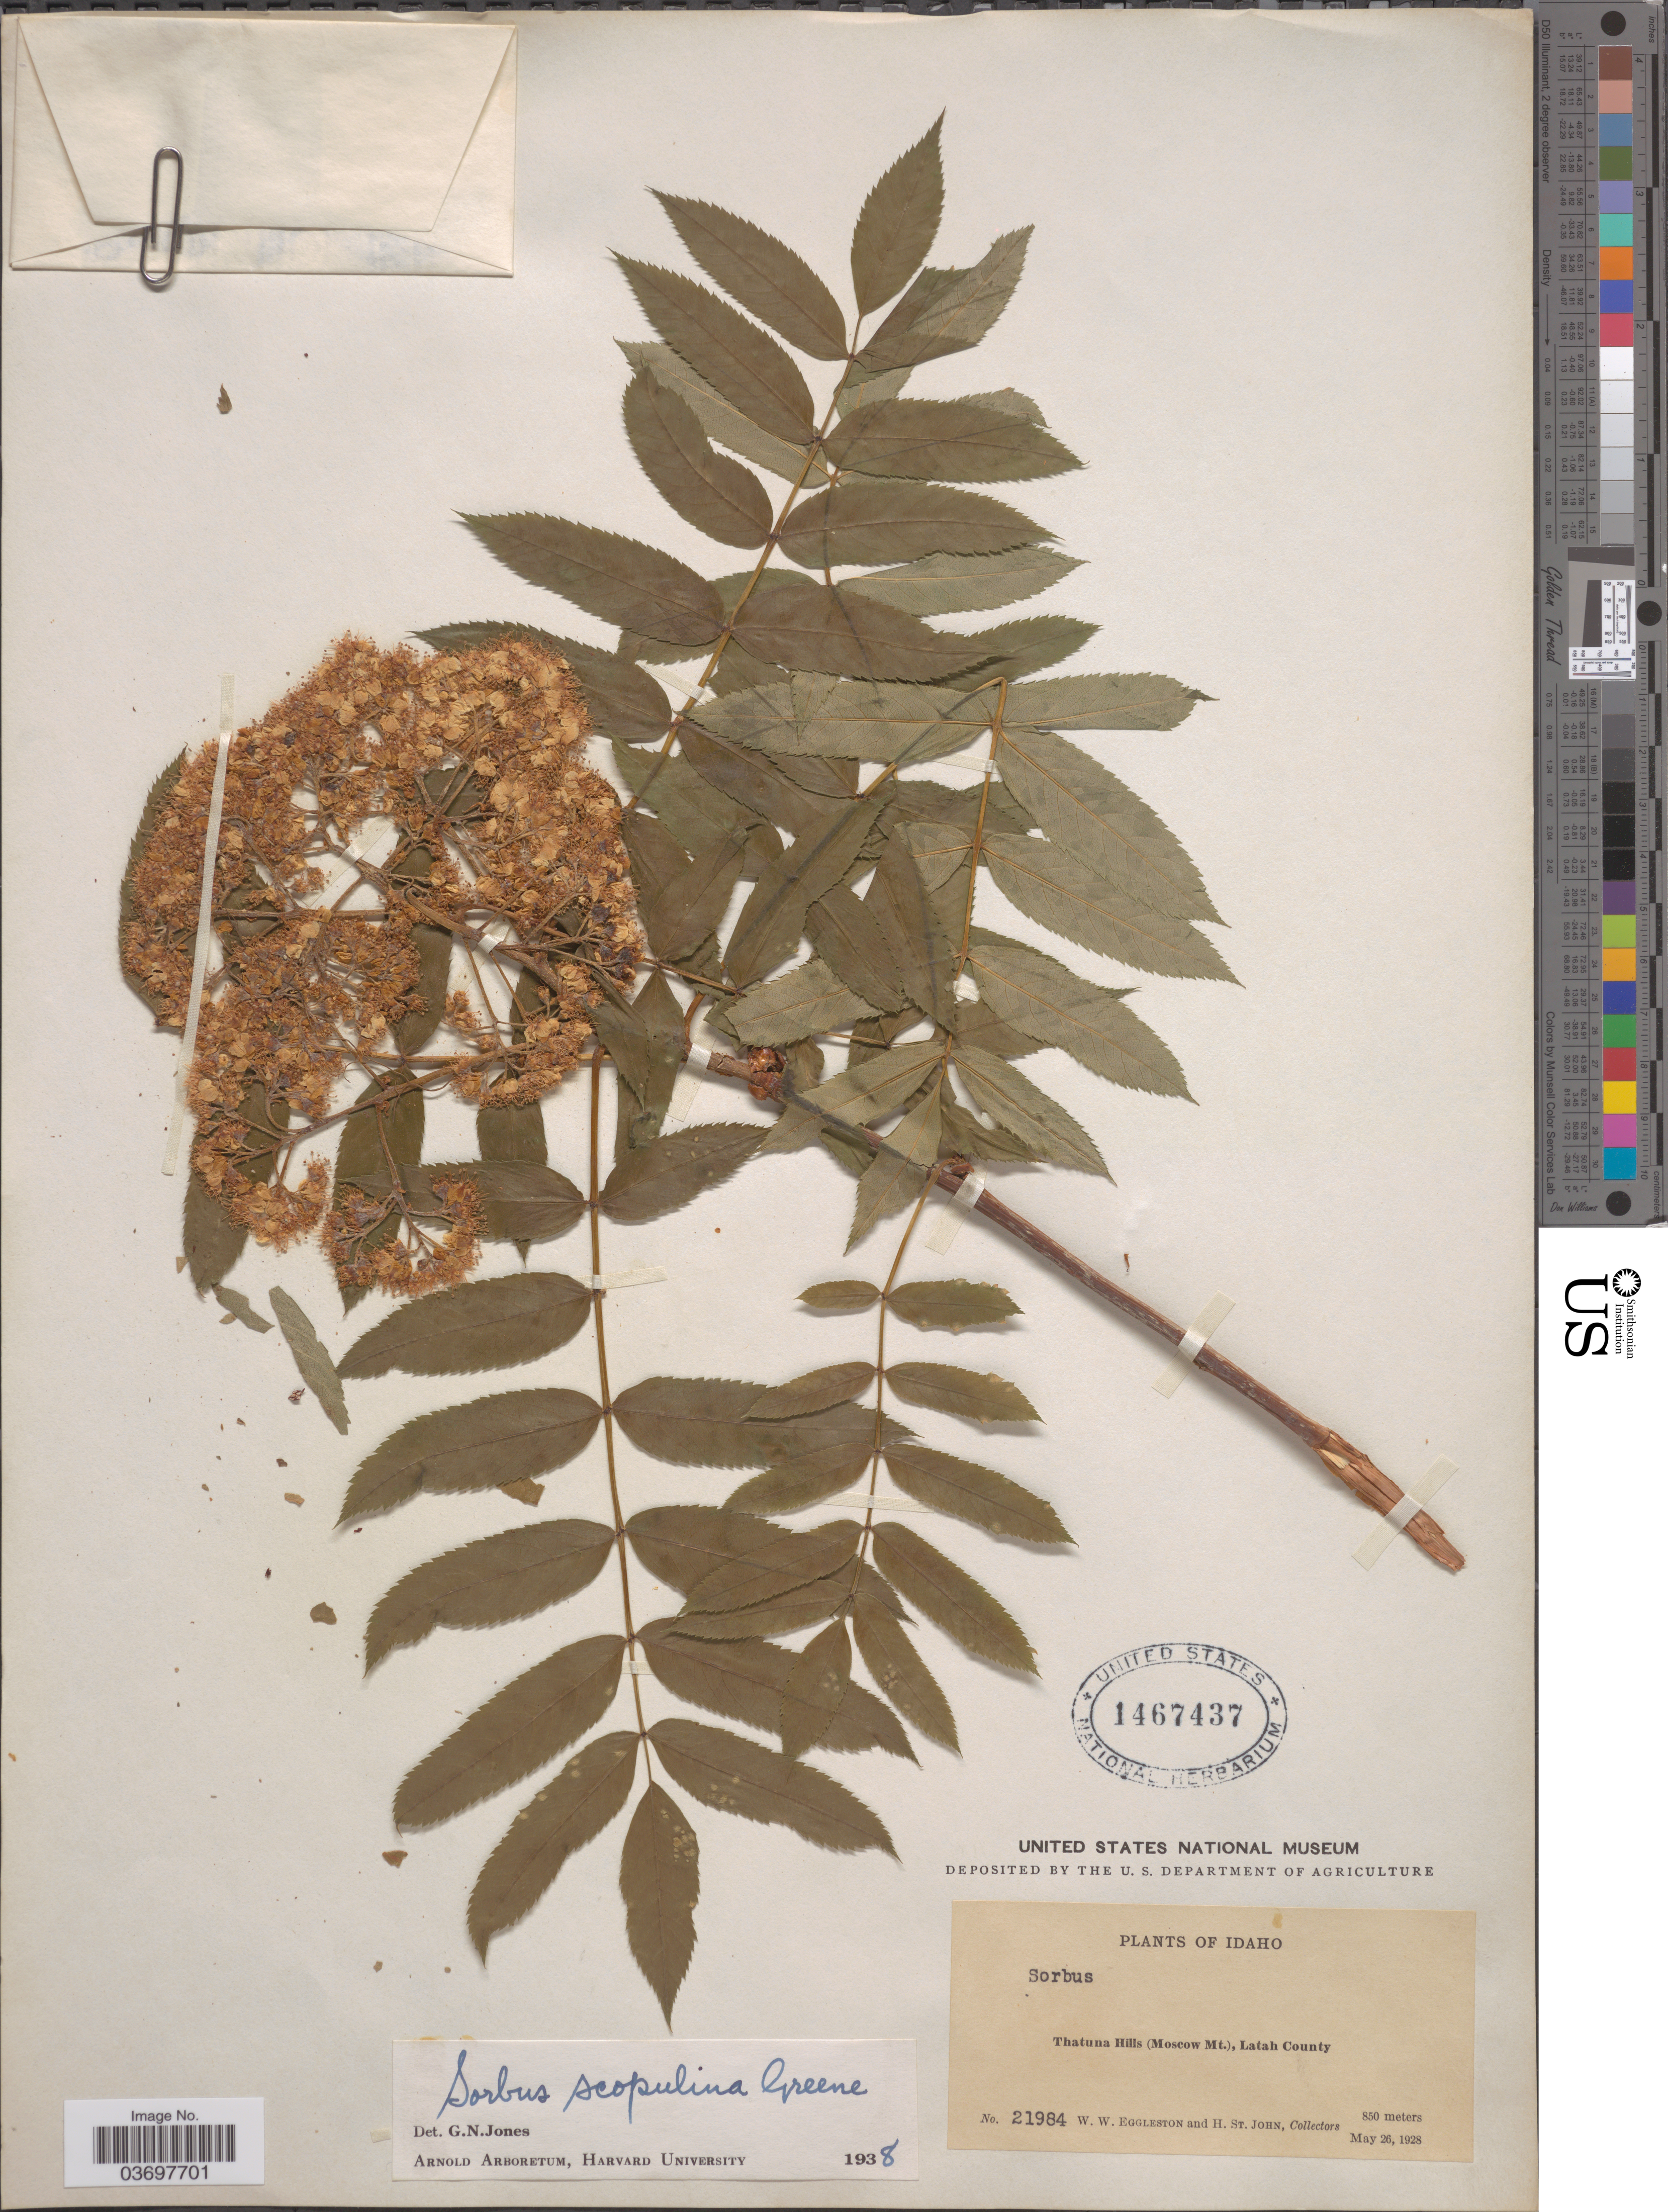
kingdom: Plantae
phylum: Tracheophyta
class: Magnoliopsida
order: Rosales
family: Rosaceae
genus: Sorbus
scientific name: Sorbus scopulina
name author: Greene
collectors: W. W. Eggleston & H. St. John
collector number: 21984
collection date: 1928-05-26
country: United States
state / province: Idaho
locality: Thatuna Hills (Moscow Mt.), Latah County.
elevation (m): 850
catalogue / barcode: US 1467437